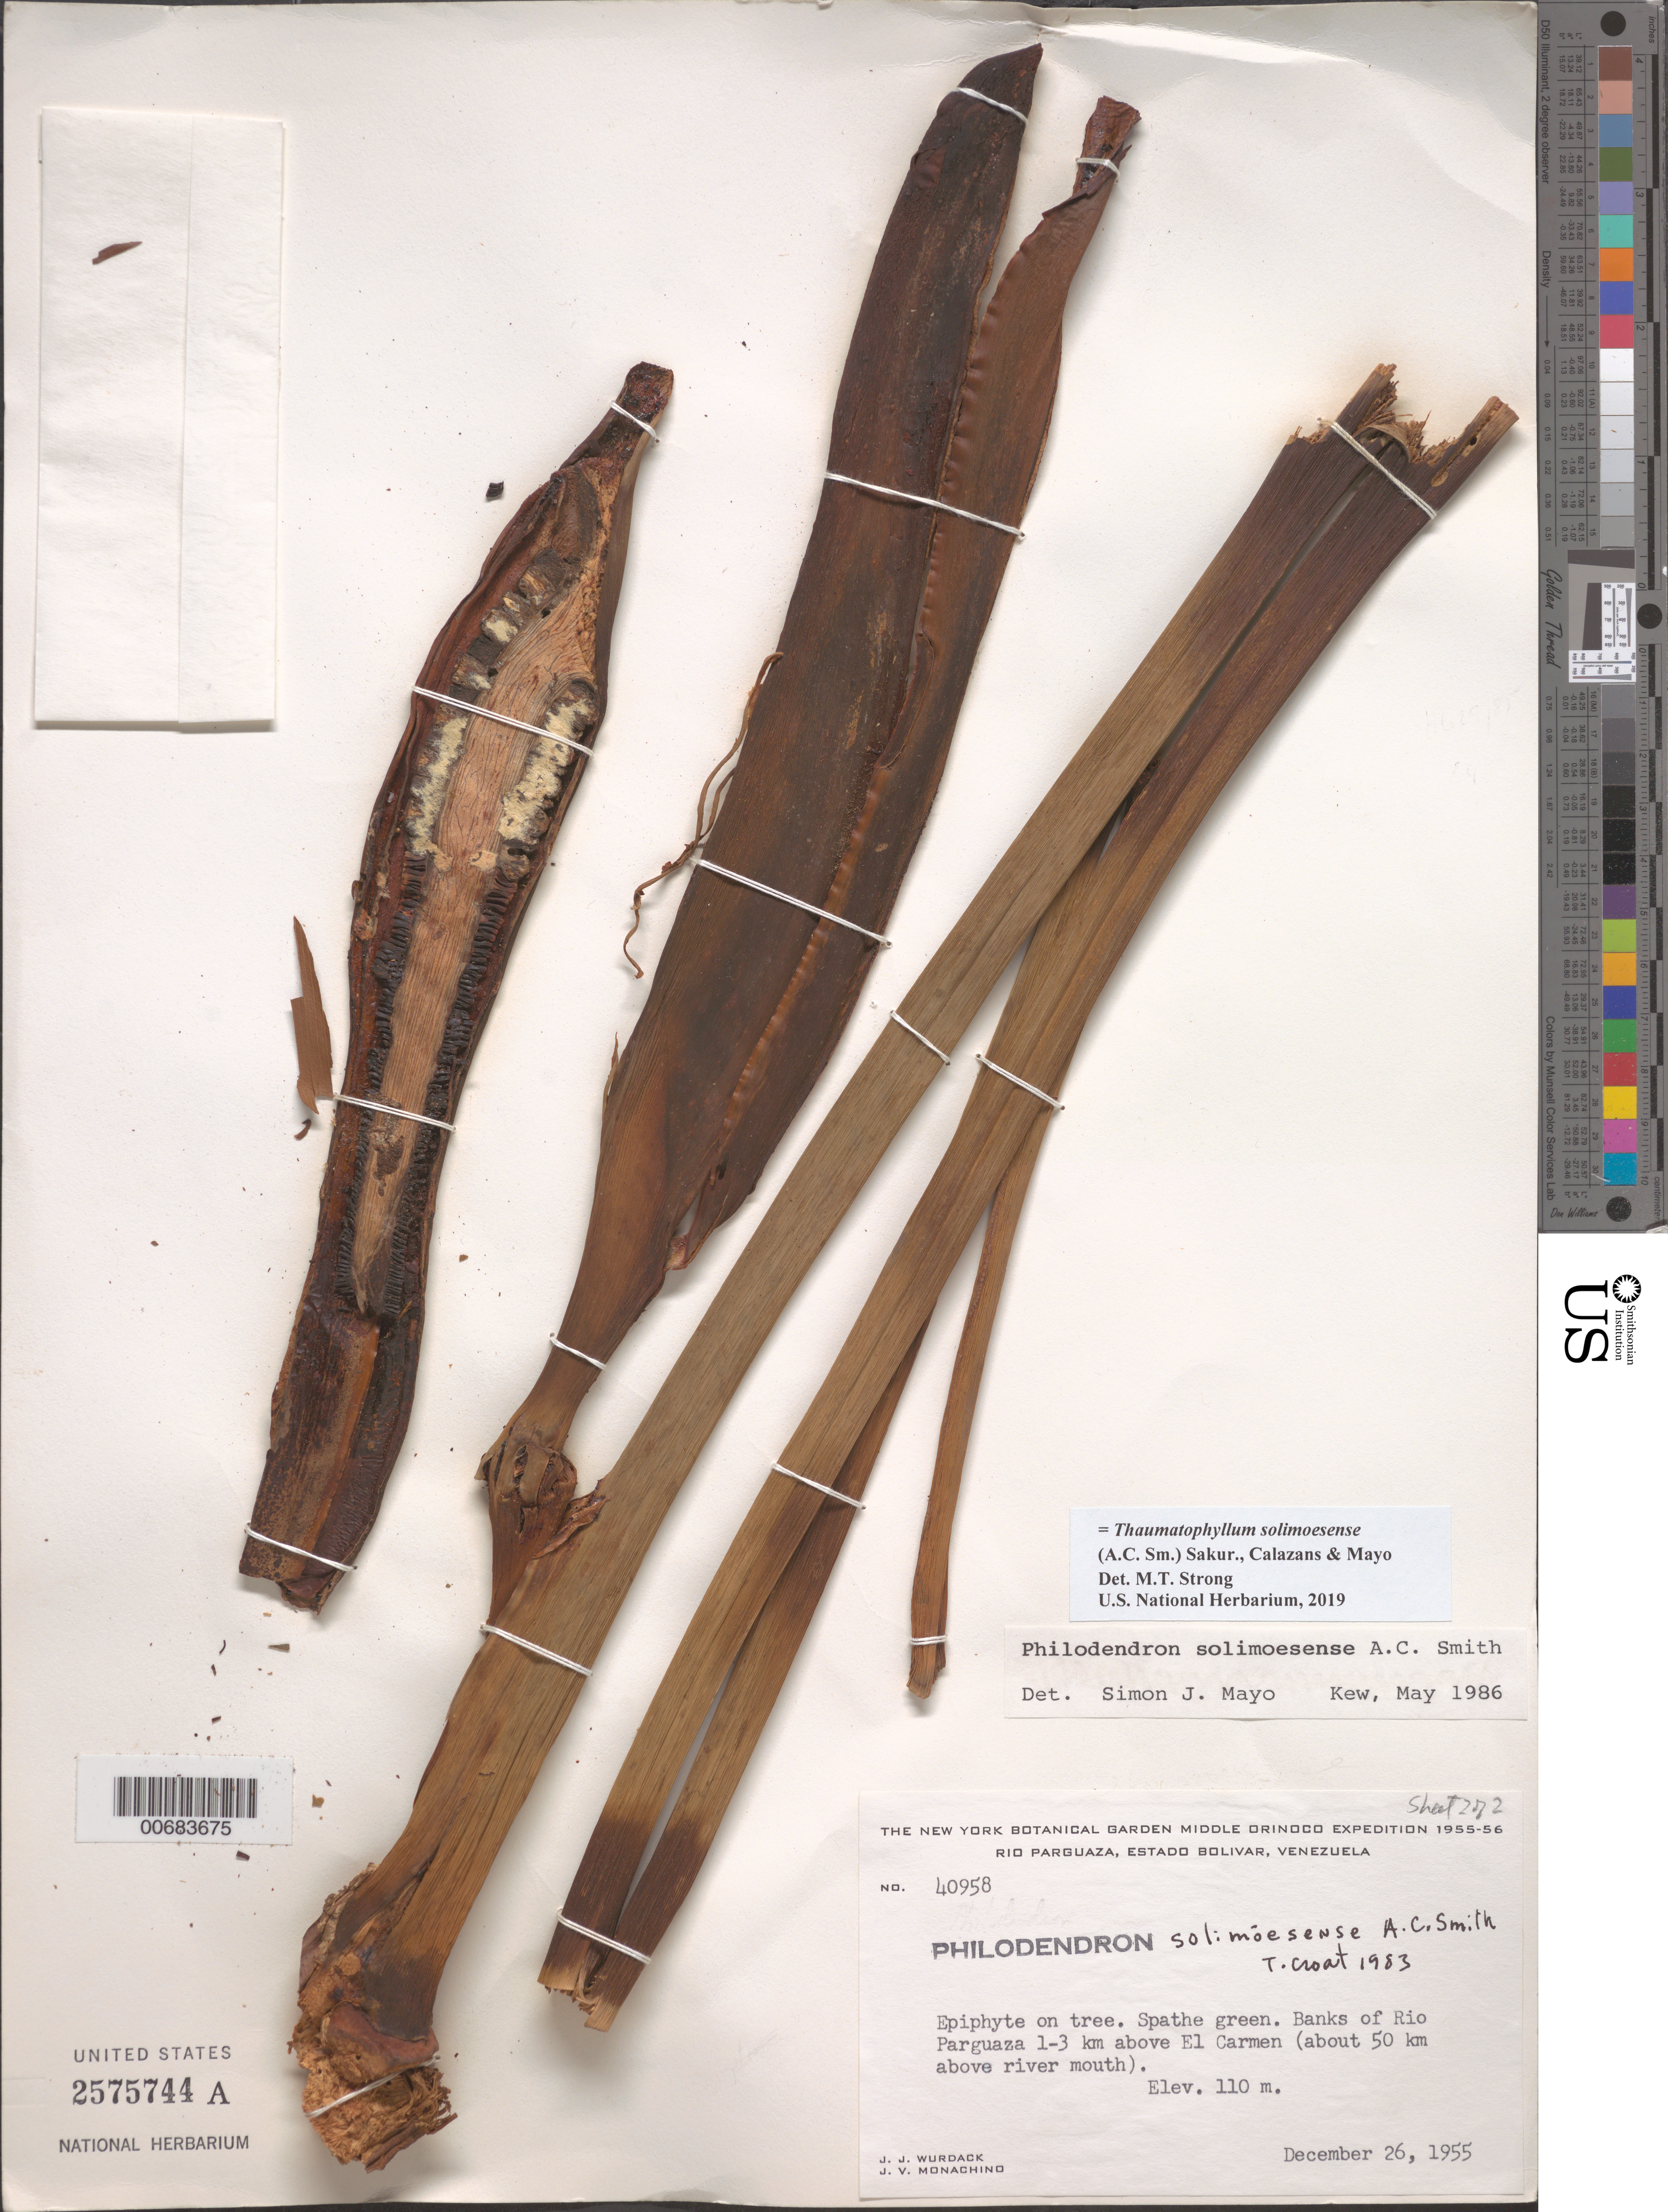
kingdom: Plantae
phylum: Tracheophyta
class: Liliopsida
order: Alismatales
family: Araceae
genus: Thaumatophyllum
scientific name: Thaumatophyllum solimoesense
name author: (A.C. Sm.) Sakur. et al.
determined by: Strong, Mark T., (BOT), Smithsonian Institution - National Museum of Natural History (UNITED STATES)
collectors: J. J. Wurdack & J. V. Monachino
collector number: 40958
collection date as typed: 26-Dec-55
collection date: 1955-12-26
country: Venezuela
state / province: Bolívar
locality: Río Parguaza, 1-3 km above El Carmen (about 50 km above river mouth)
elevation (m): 110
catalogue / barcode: US 2575744A